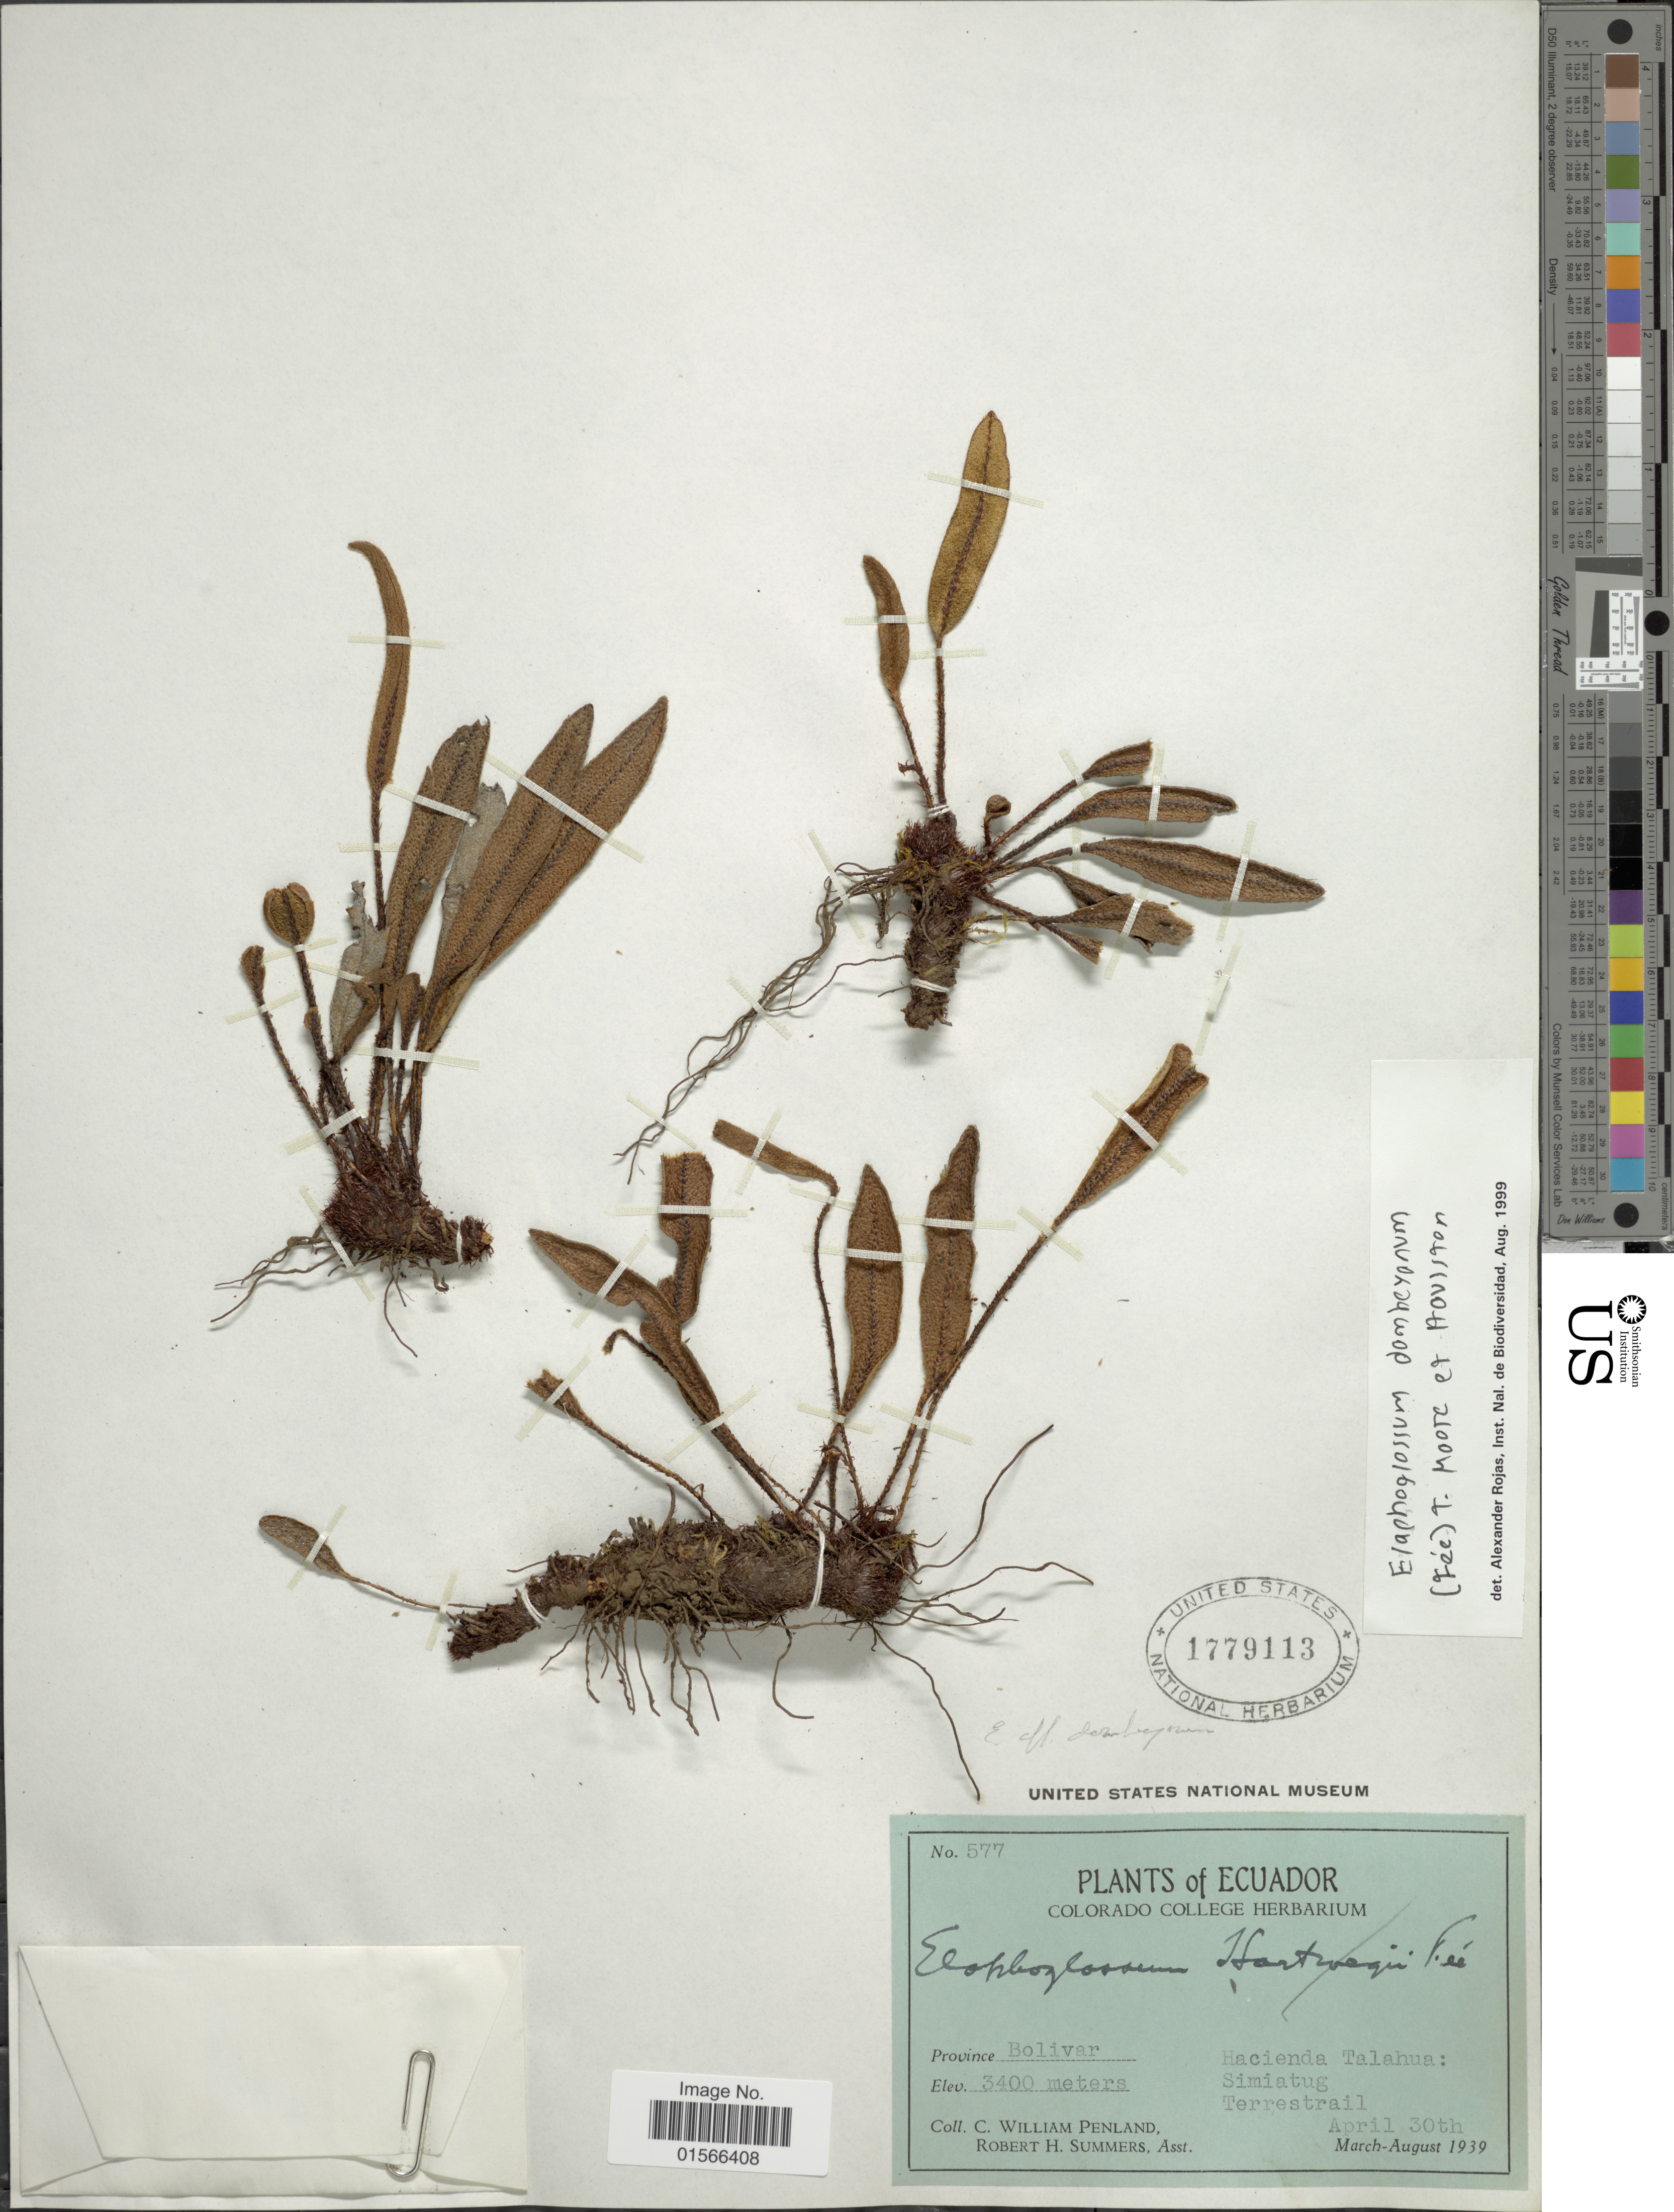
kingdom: Plantae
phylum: Tracheophyta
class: Polypodiopsida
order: Polypodiales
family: Dryopteridaceae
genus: Elaphoglossum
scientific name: Elaphoglossum dombeyanum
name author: (Fée) T.B. Moore & Houlston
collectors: C. W. Penland & R. Summers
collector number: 577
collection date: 1939-04-30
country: Ecuador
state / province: Bolívar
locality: Hacienda Talahua: Simiatug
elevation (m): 3400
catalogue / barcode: US 1779113